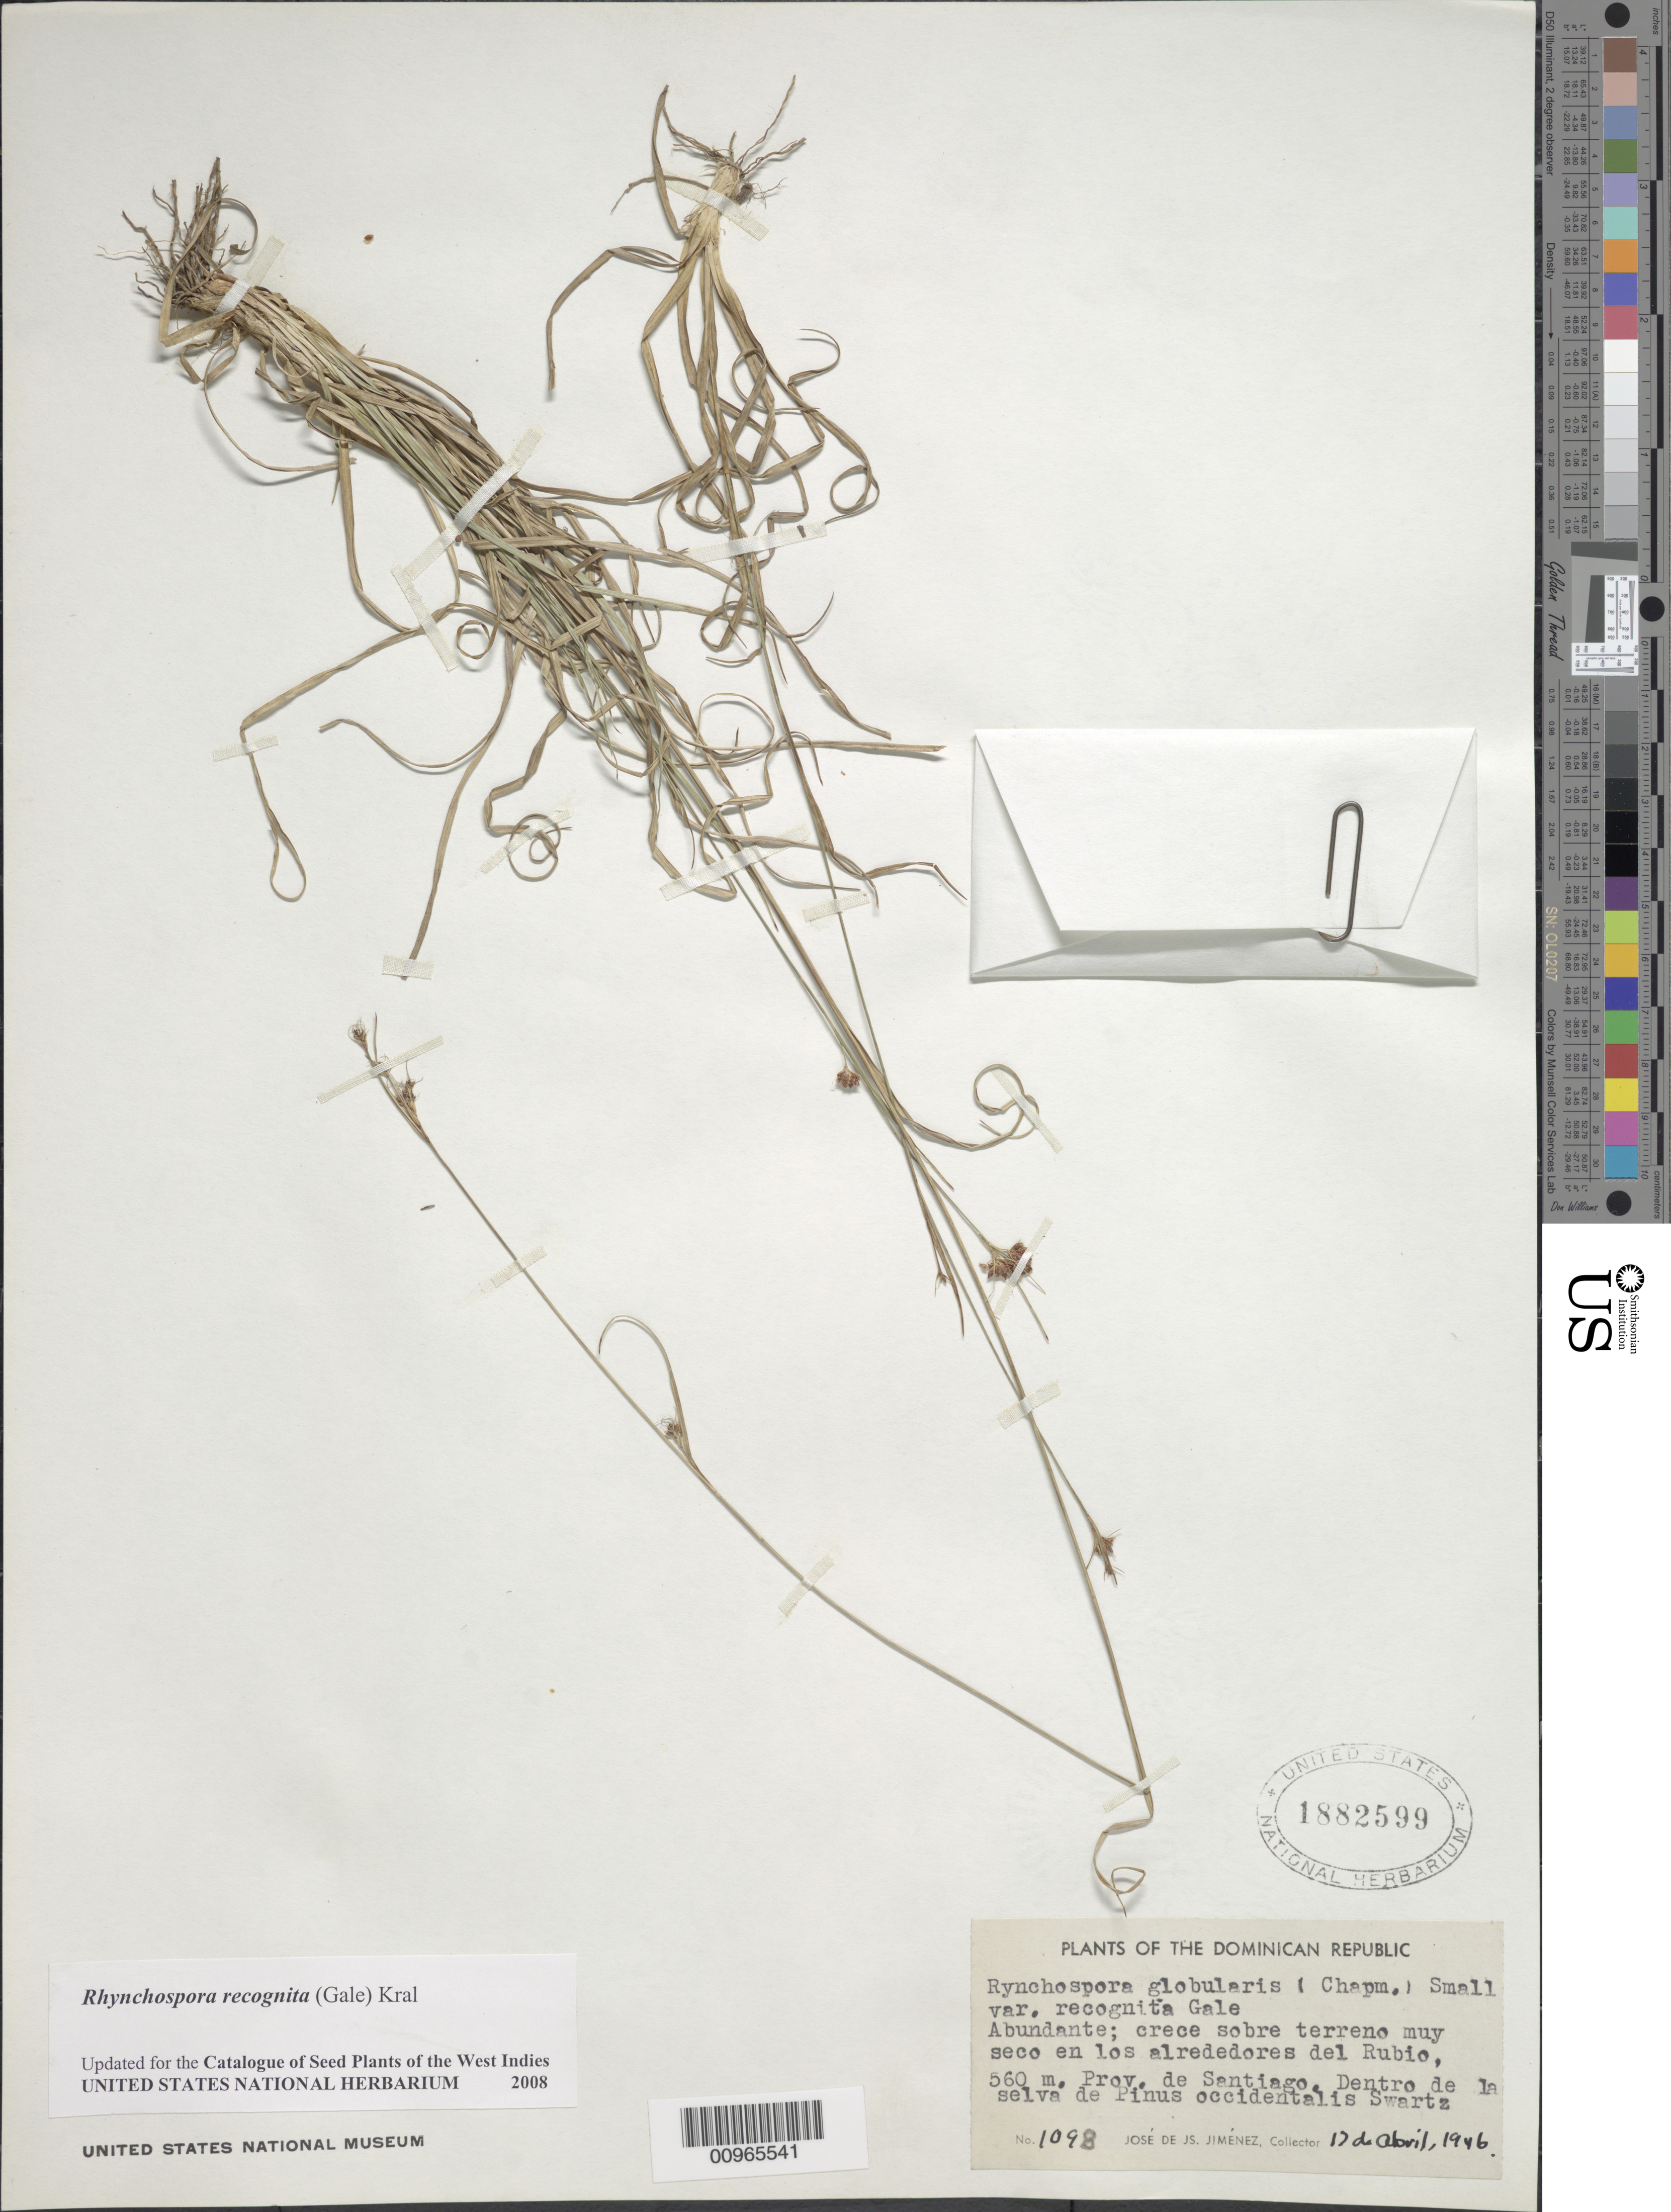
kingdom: Plantae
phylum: Tracheophyta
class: Liliopsida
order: Poales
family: Cyperaceae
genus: Rhynchospora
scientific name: Rhynchospora recognita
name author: (Gale) Kral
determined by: Strong, M. T., (US), Smithsonian Institution - National Museum of Natural History (UNITED STATES)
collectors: J. J. Jiménez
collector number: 1098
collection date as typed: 17 Apr 1946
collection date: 1946-04-17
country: Dominican Republic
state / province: Santiago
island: Hispaniola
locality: en los alrededores del Rubio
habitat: Crece sobre terreno, muy seco, dentro de la selva de Pinus occidentalis Swartz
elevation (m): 560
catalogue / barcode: US 1882599